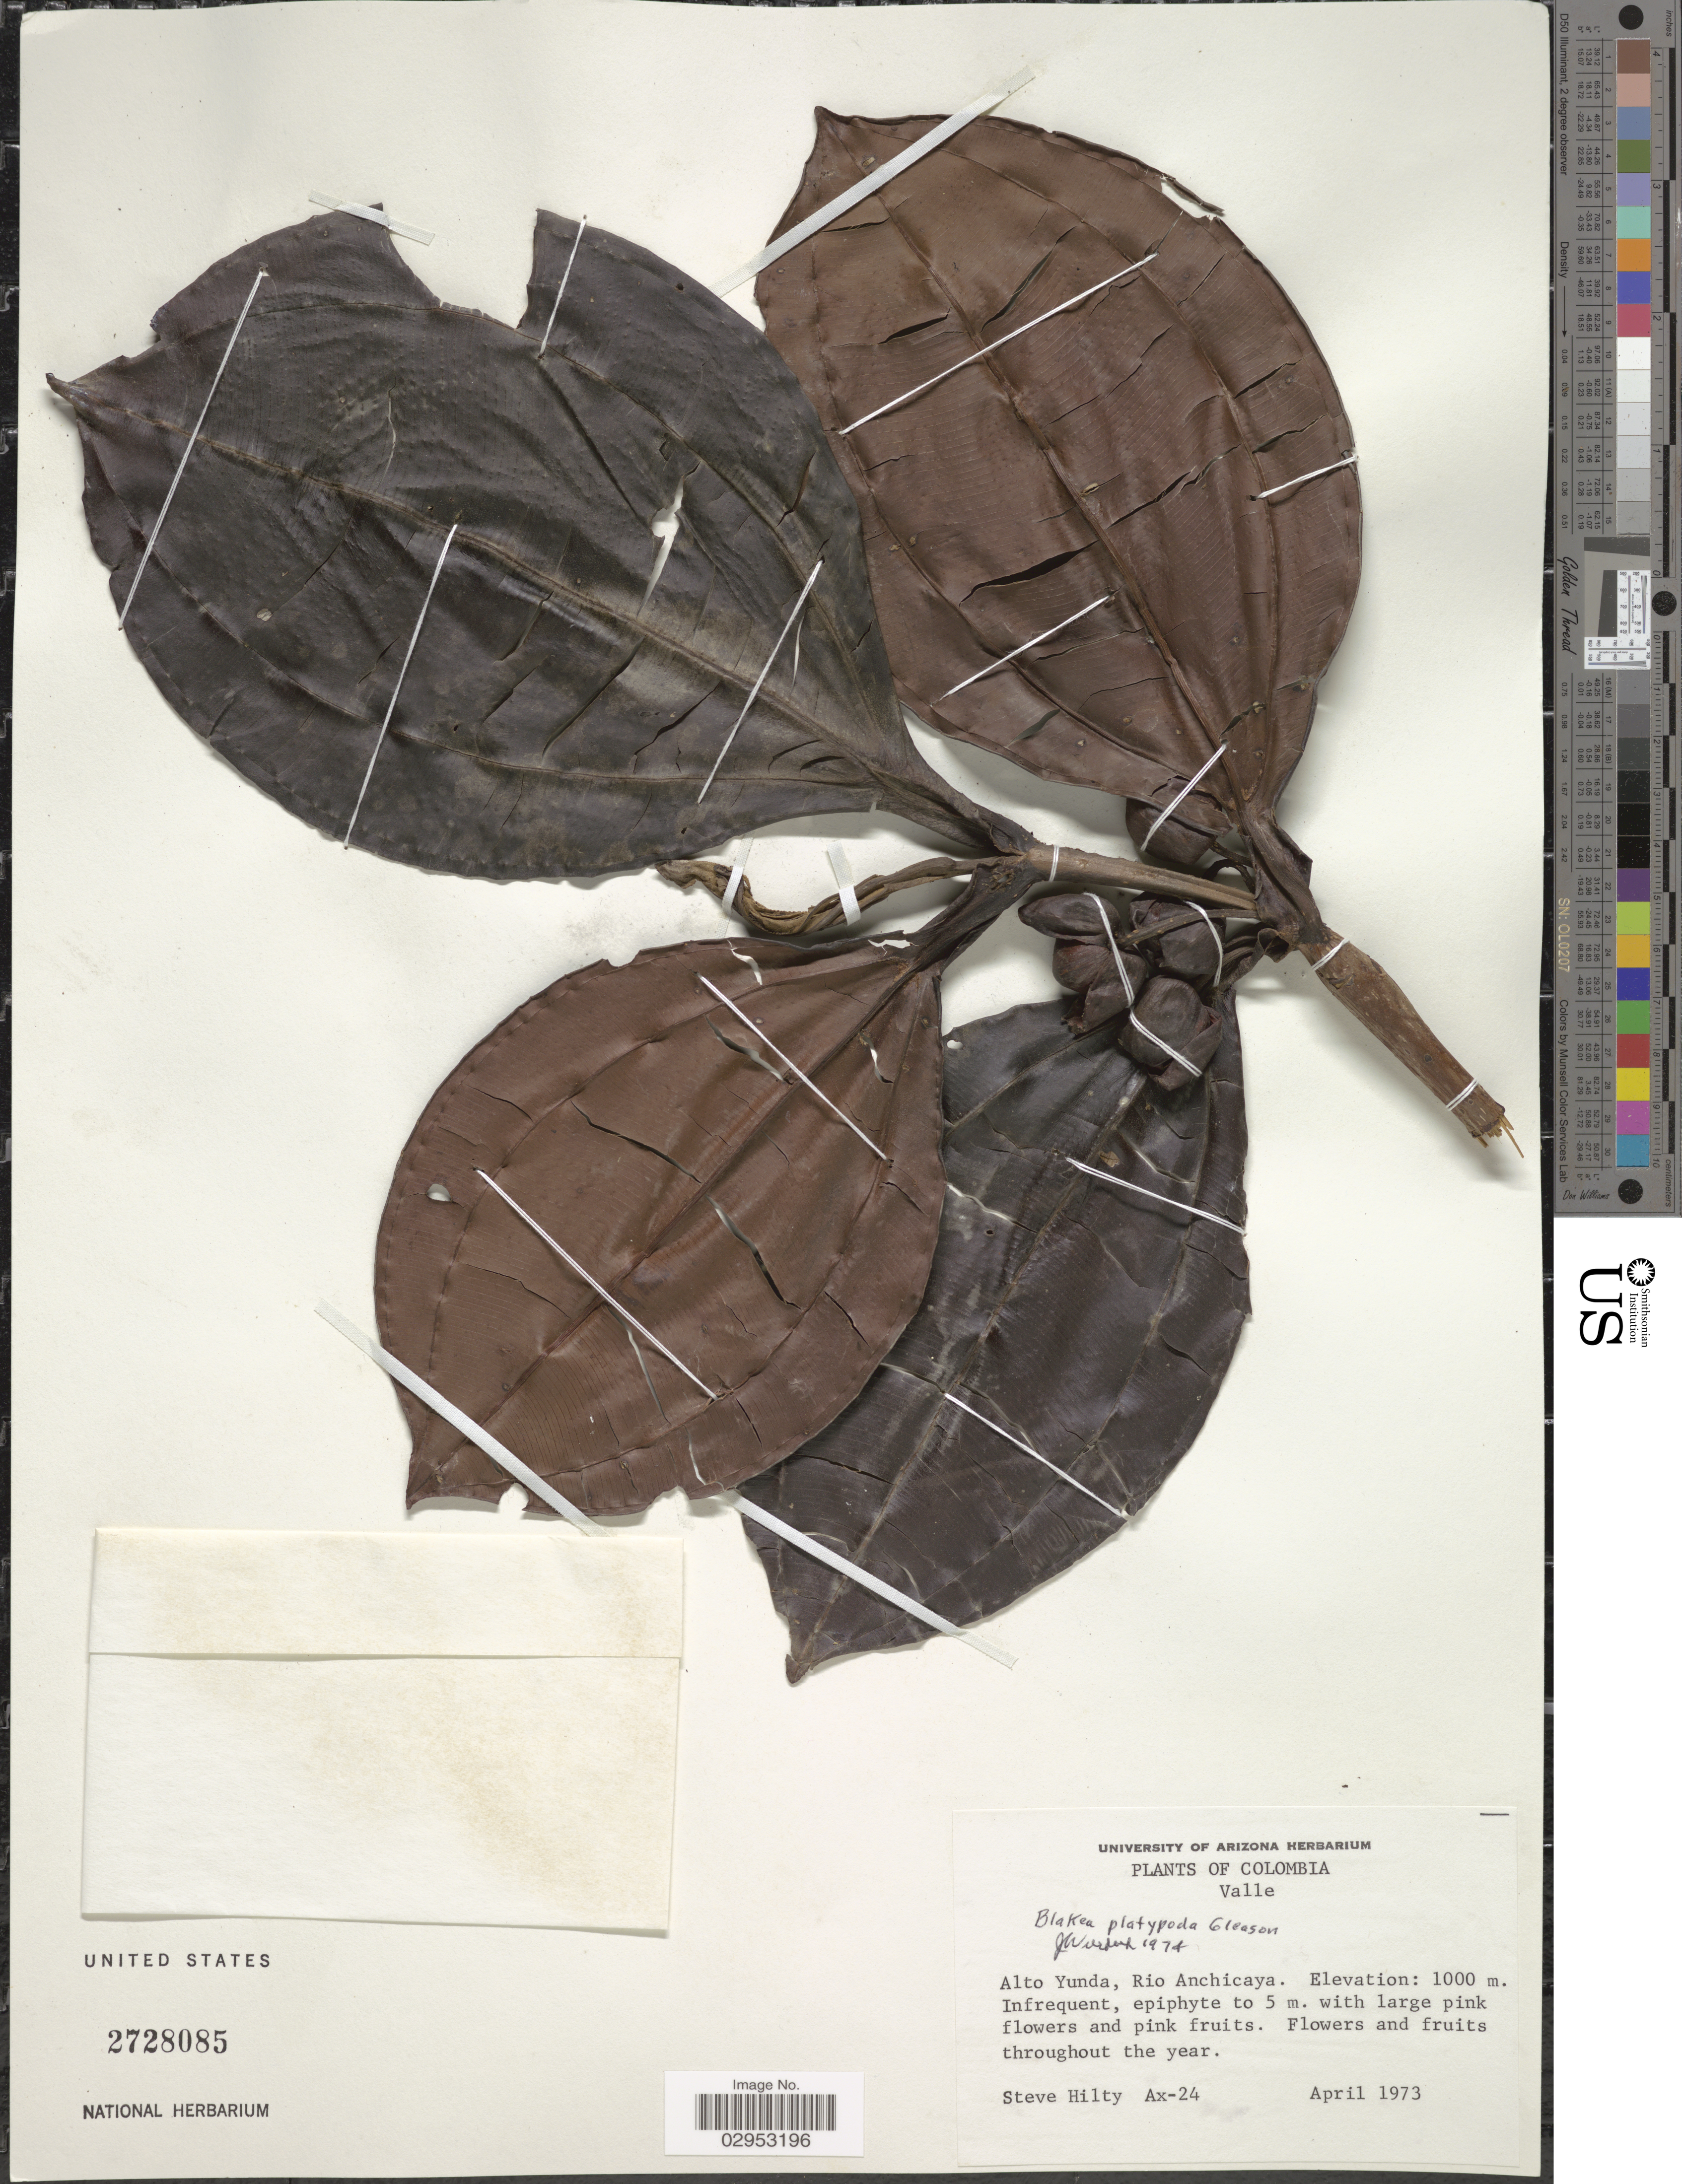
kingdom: Plantae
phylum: Tracheophyta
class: Magnoliopsida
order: Myrtales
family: Melastomataceae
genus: Blakea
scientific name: Blakea platypoda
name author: Gleason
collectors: S. Hilty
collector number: Ax-24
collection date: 1973-04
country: Colombia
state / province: Valle del Cauca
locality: Valle. Alto Yunda, Rio Anchicaya.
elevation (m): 1000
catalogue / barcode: US 2728085